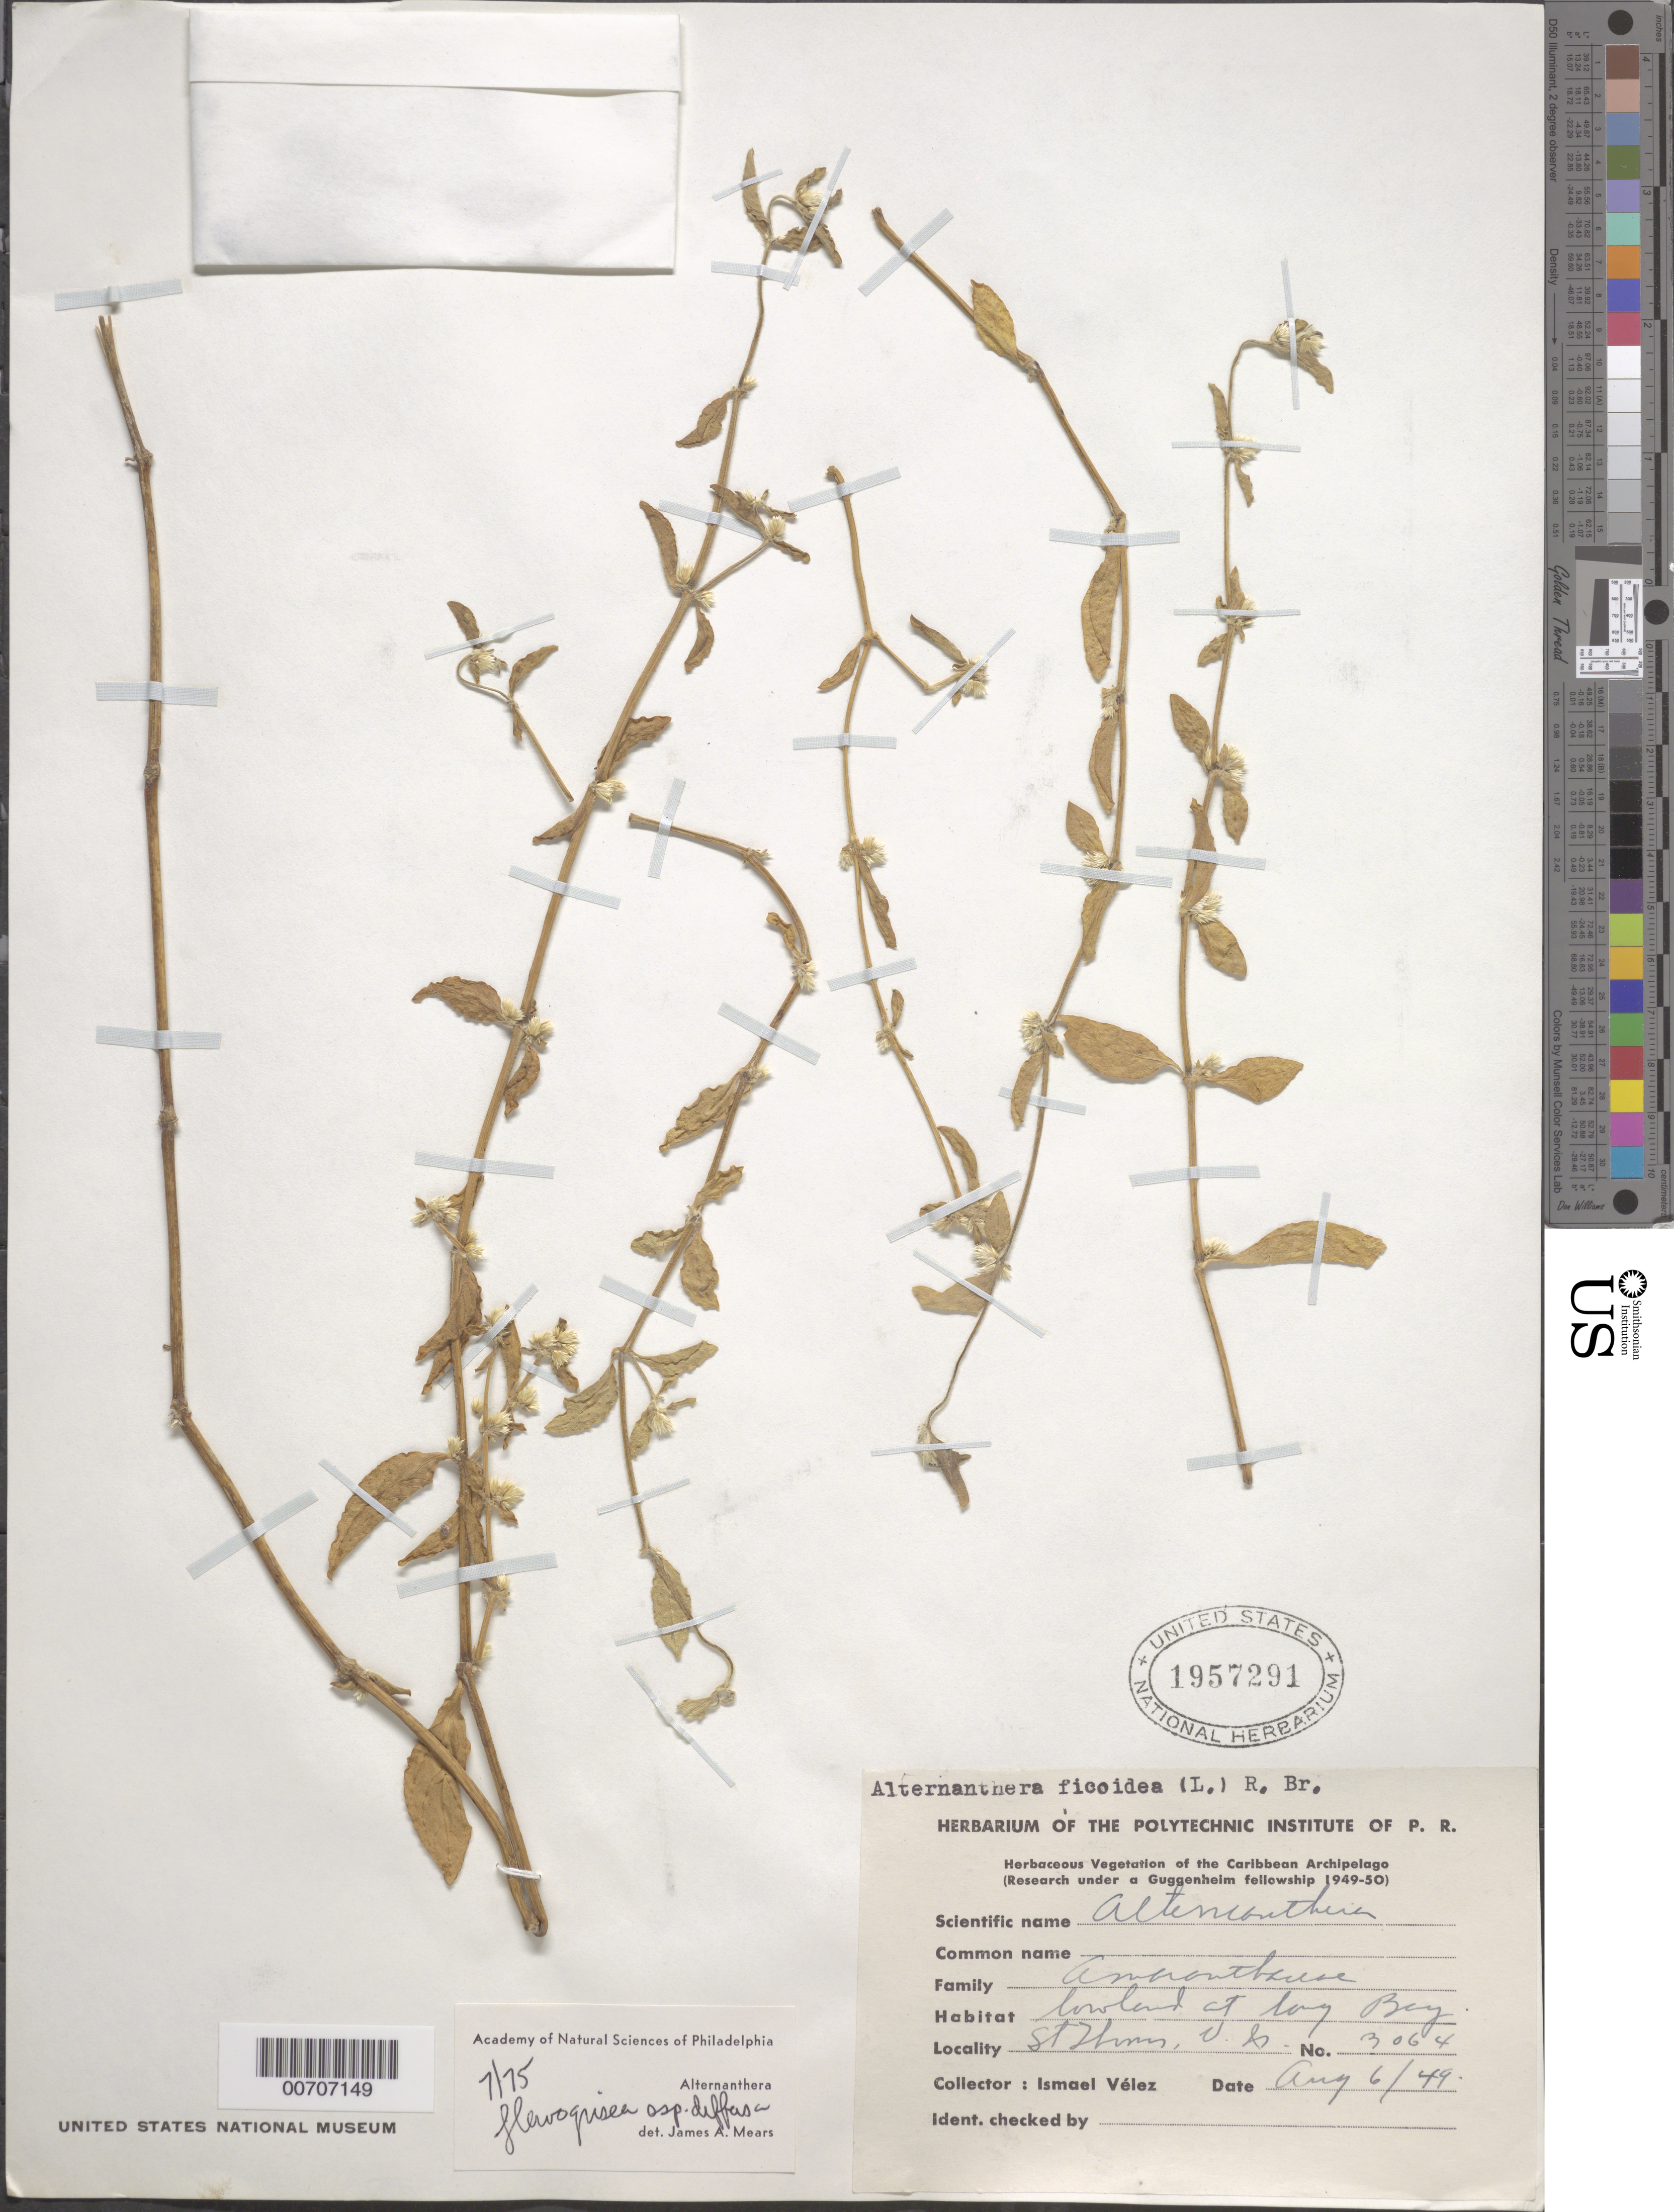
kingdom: Plantae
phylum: Tracheophyta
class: Magnoliopsida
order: Caryophyllales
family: Amaranthaceae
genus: Alternanthera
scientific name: Alternanthera flavogrisea subsp. diffusa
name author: (Mart.) Mears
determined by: Mears, J. A., (PH), Academy of Natural Sciences of Philadelphia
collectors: I. Vélez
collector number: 3064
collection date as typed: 06 Aug 1949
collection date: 1949-08-06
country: U.S. Virgin Islands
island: St. Thomas Island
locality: Long Bay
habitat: Lowland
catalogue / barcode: US 1957291